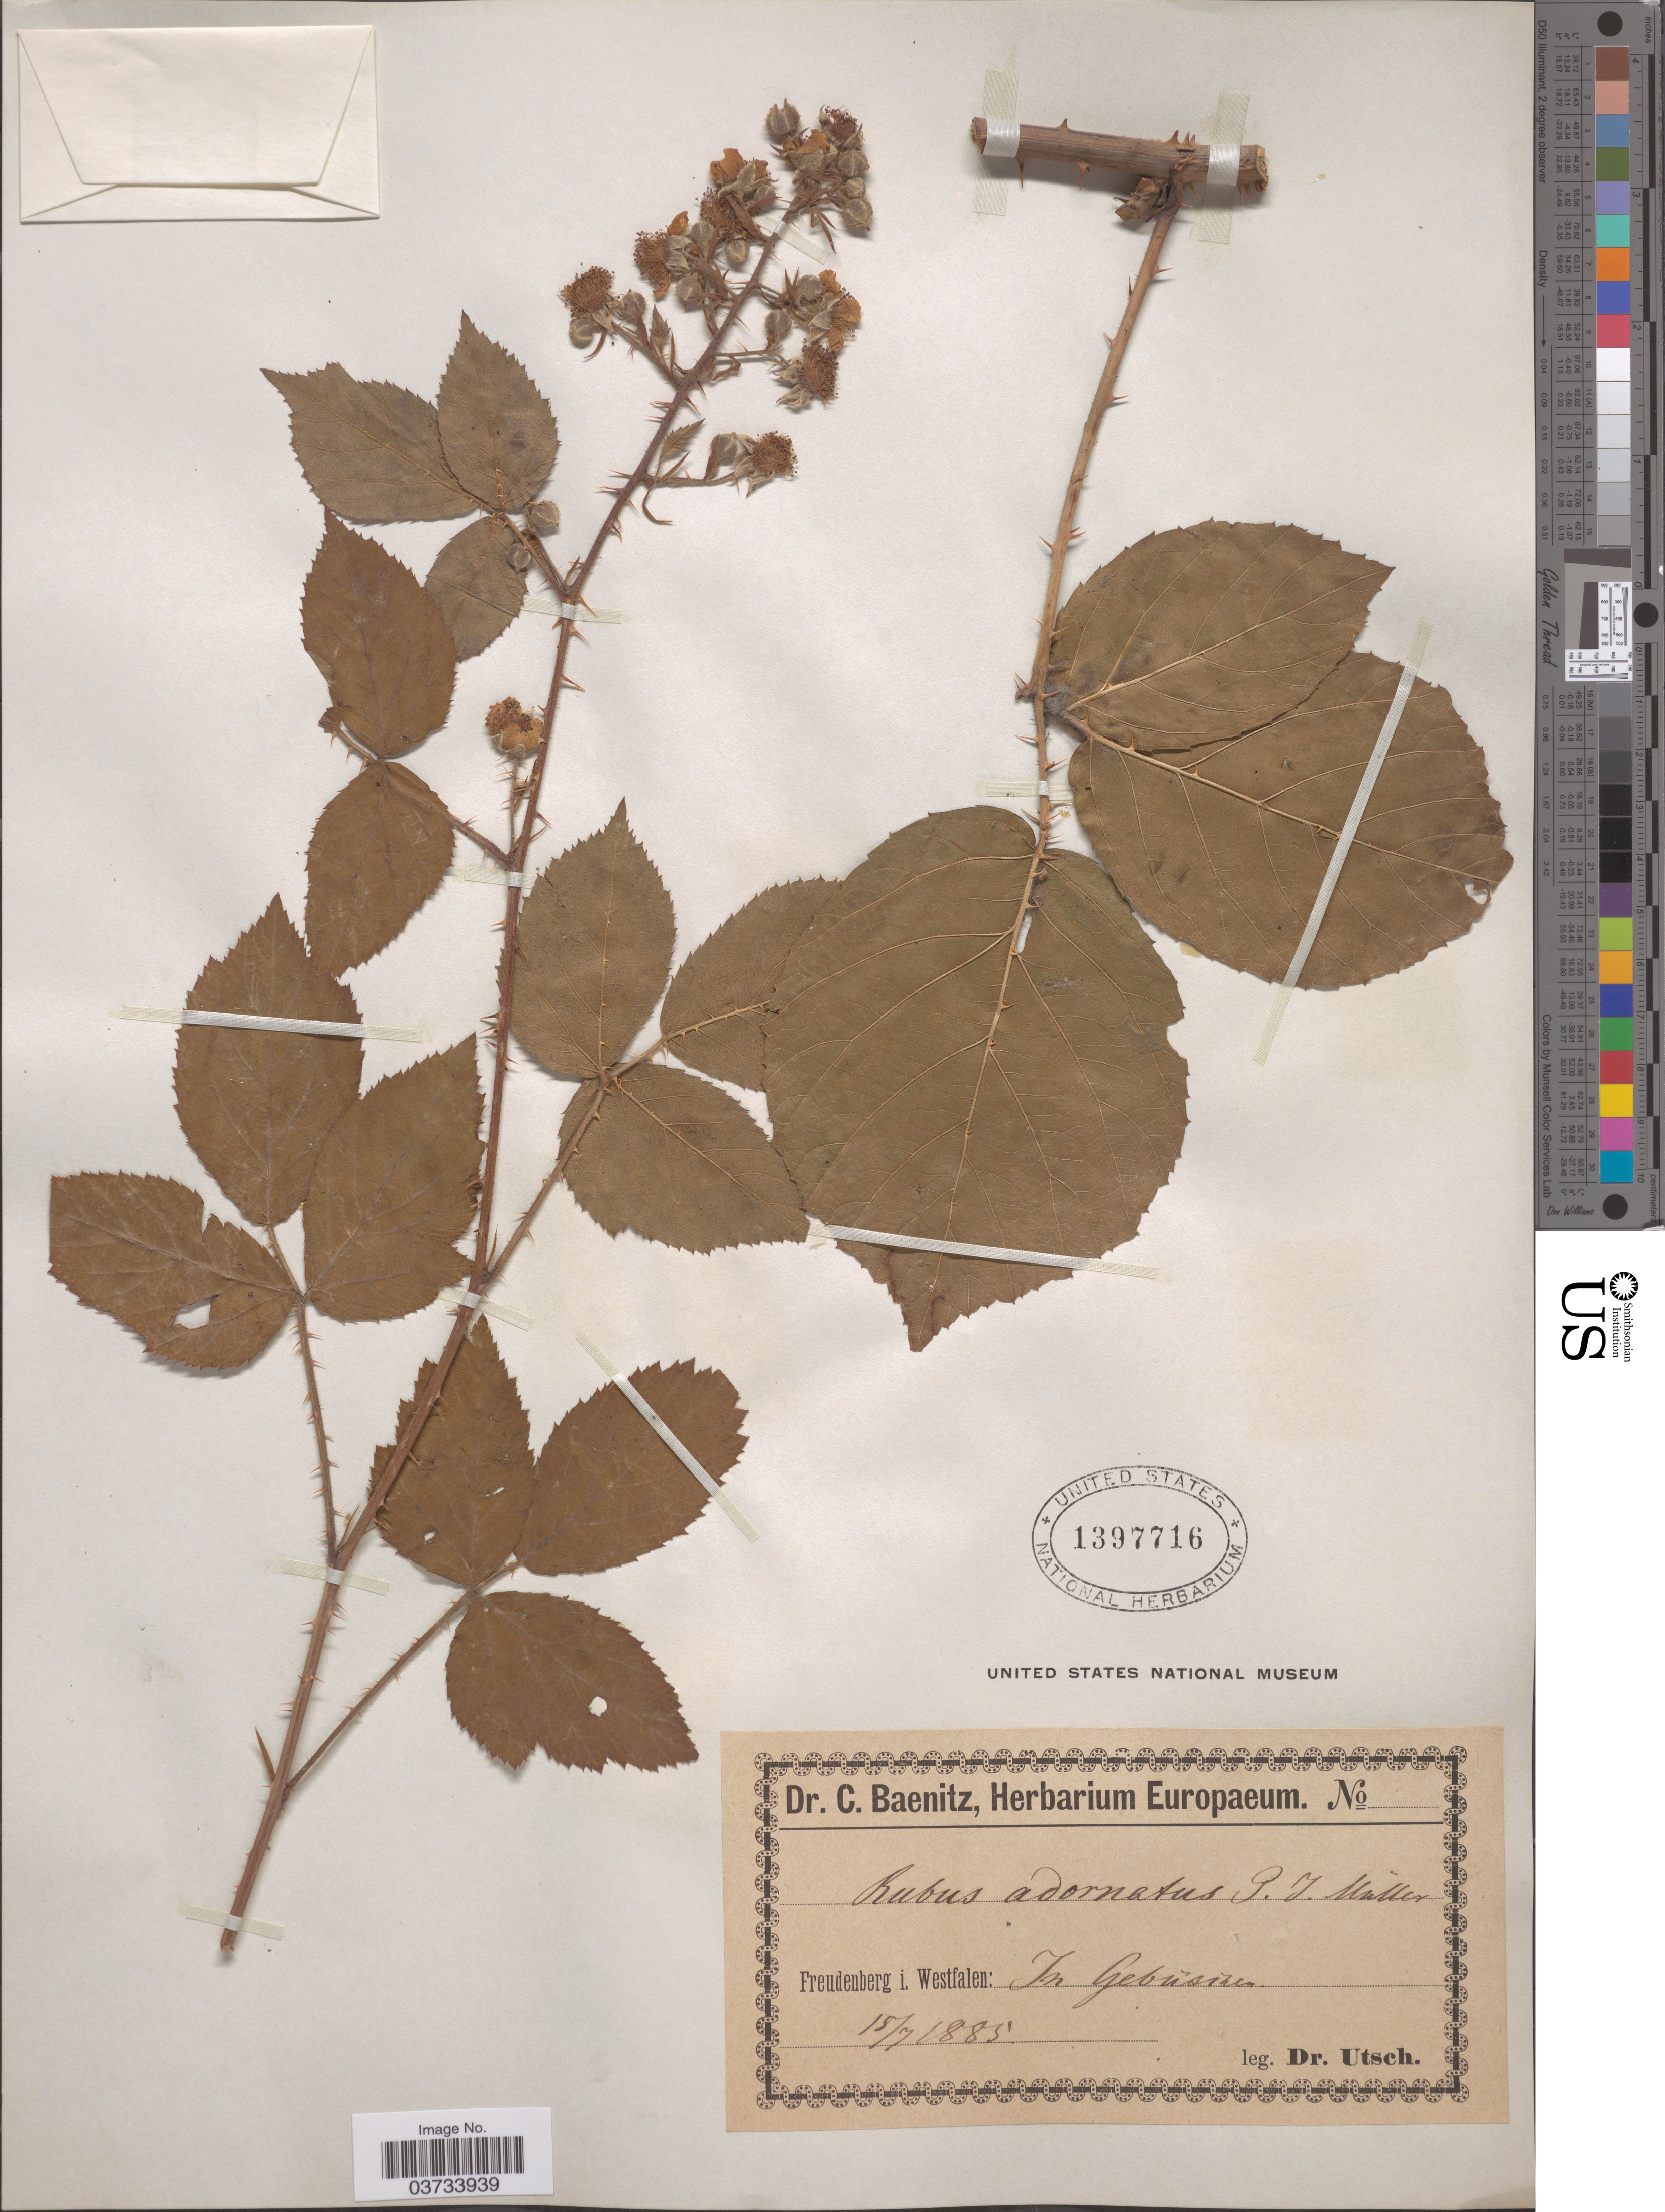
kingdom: Plantae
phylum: Tracheophyta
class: Magnoliopsida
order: Rosales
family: Rosaceae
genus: Rubus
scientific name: Rubus adornatus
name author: P.J. Müll. ex F. Wirtg.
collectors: Utsch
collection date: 1885-07-15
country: Germany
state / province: Nordrhein-Westfalen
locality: Freudenberg i. Westfalen: In Gebüschen.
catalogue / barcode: US 1397716